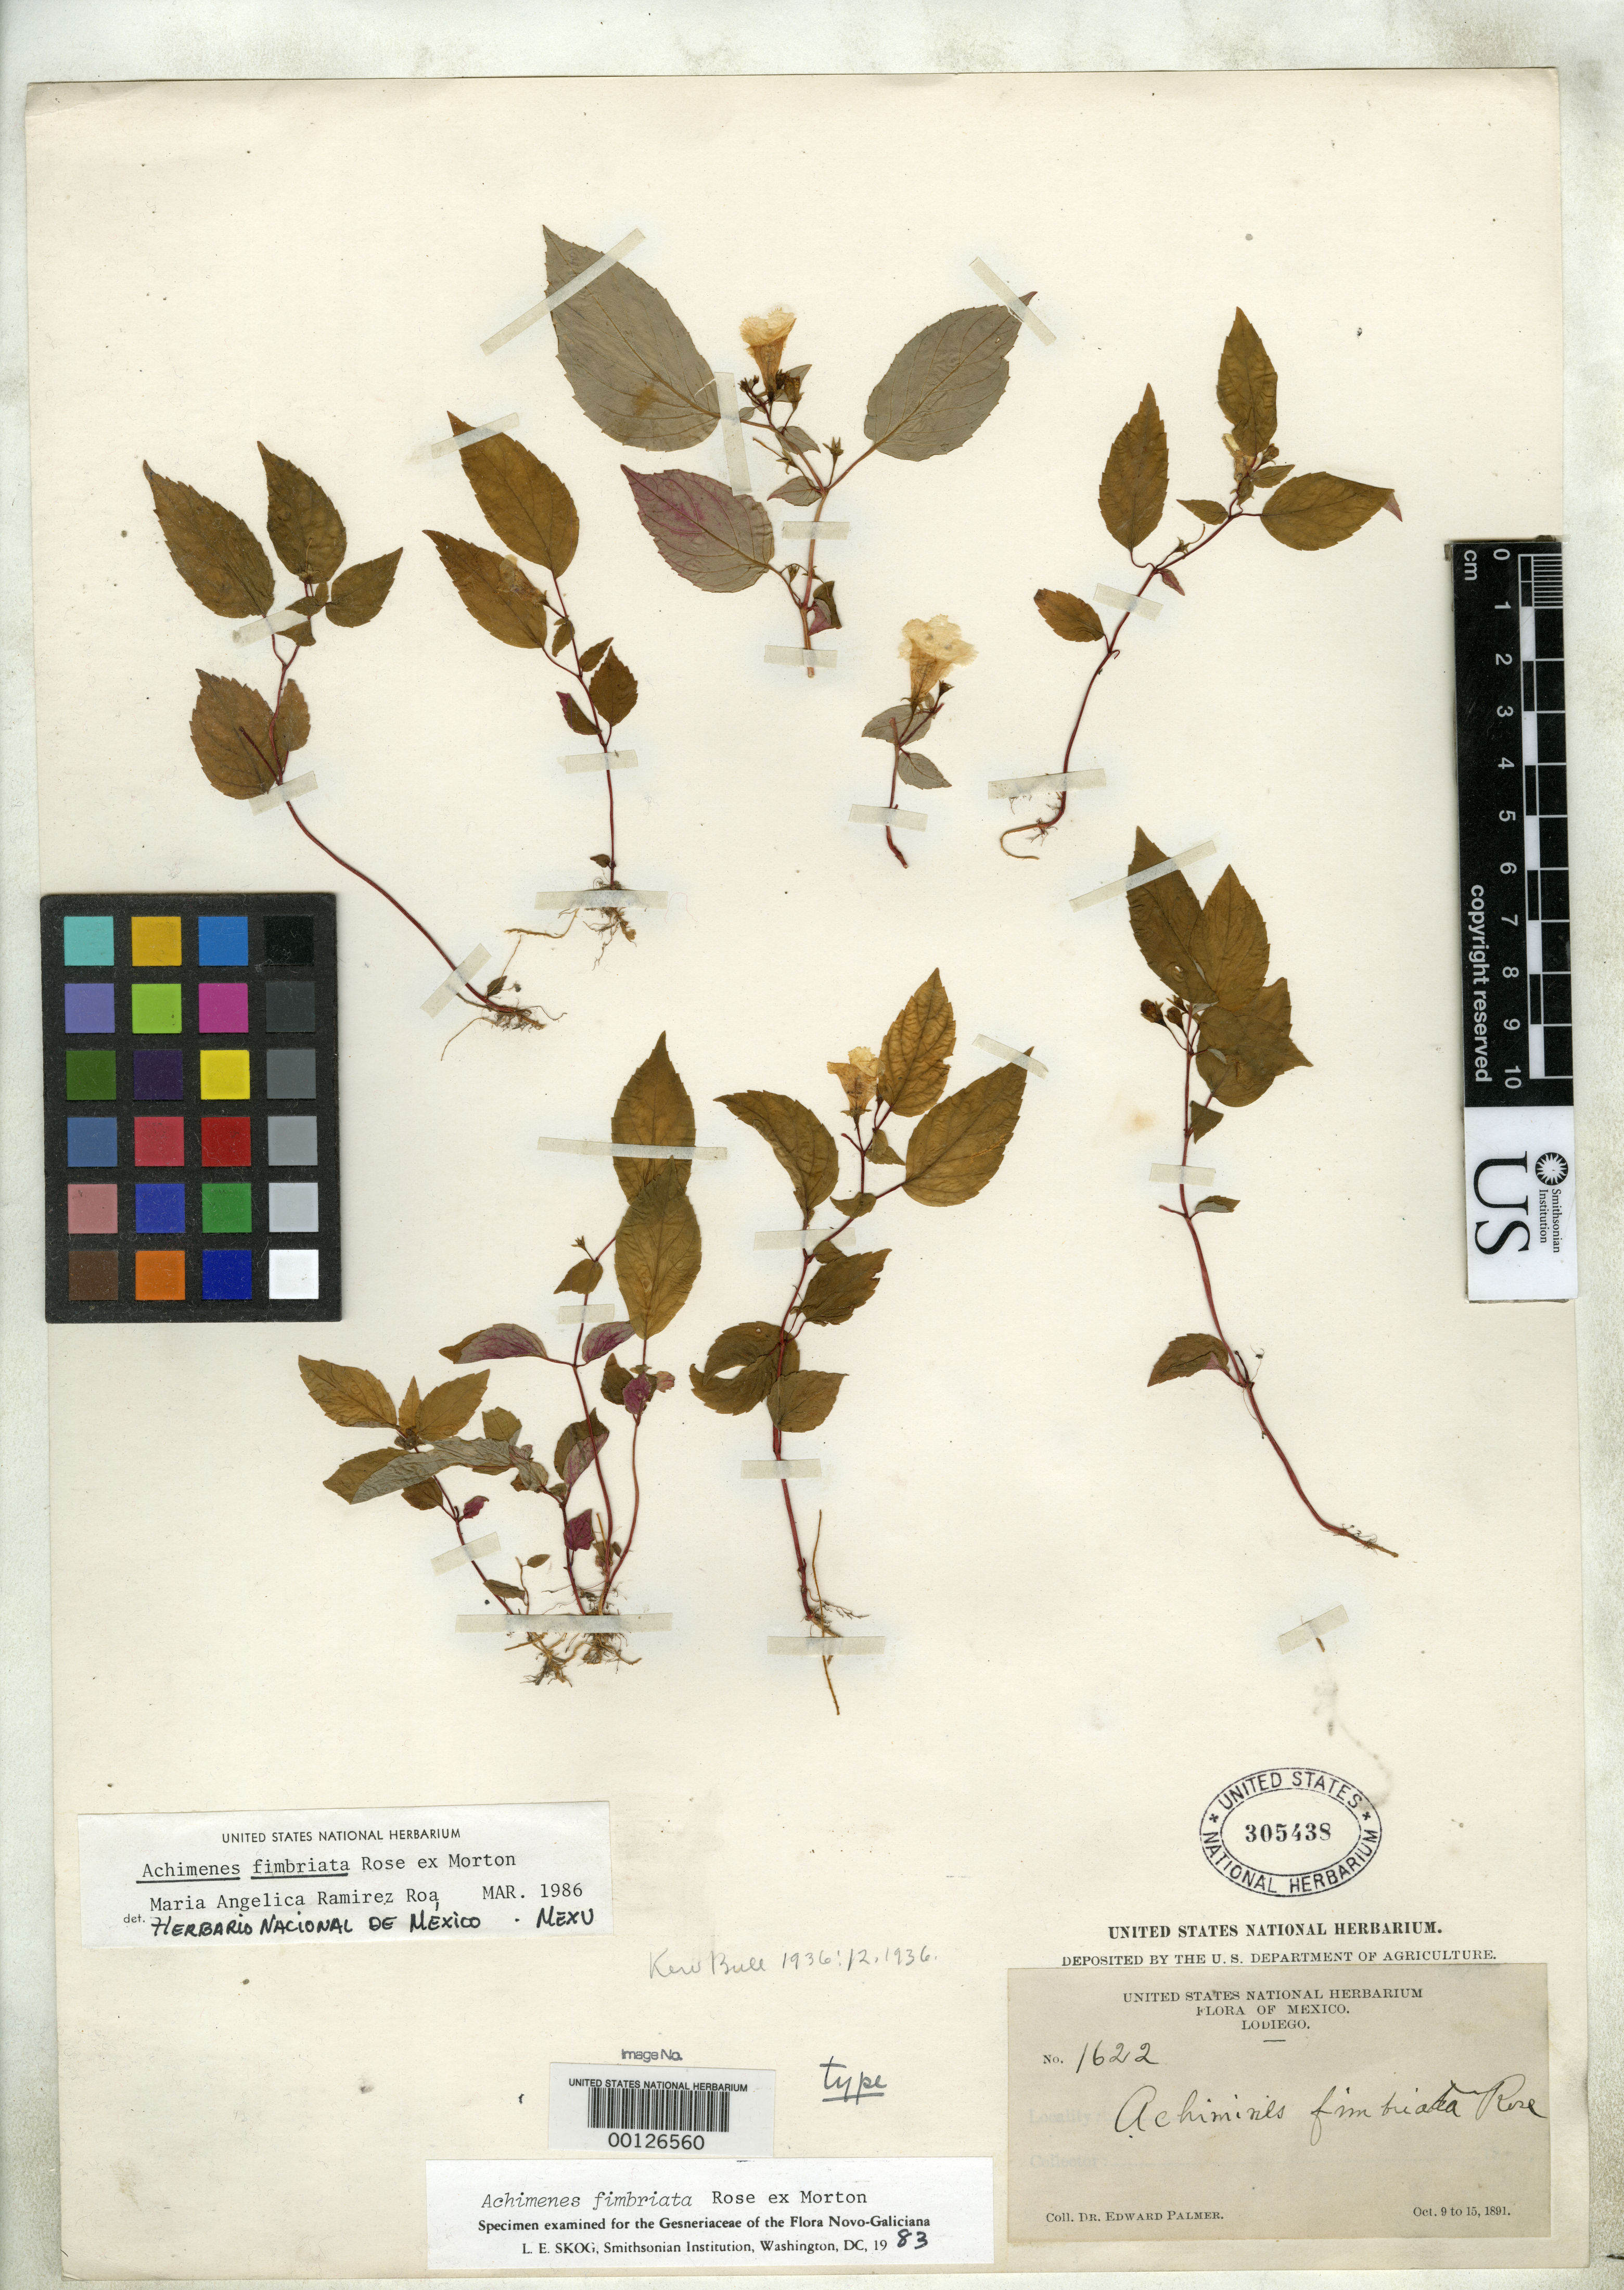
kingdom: Plantae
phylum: Tracheophyta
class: Magnoliopsida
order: Lamiales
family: Gesneriaceae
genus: Achimenes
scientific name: Achimenes fimbriata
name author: Rose ex C.V. Morton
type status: Holotype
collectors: E. Palmer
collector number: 1622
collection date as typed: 09 Oct 1891 to 15 Oct 1891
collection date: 1891-10-09/1891-10-15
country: Mexico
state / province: Sinaloa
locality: Lodiego.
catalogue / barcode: US 305438